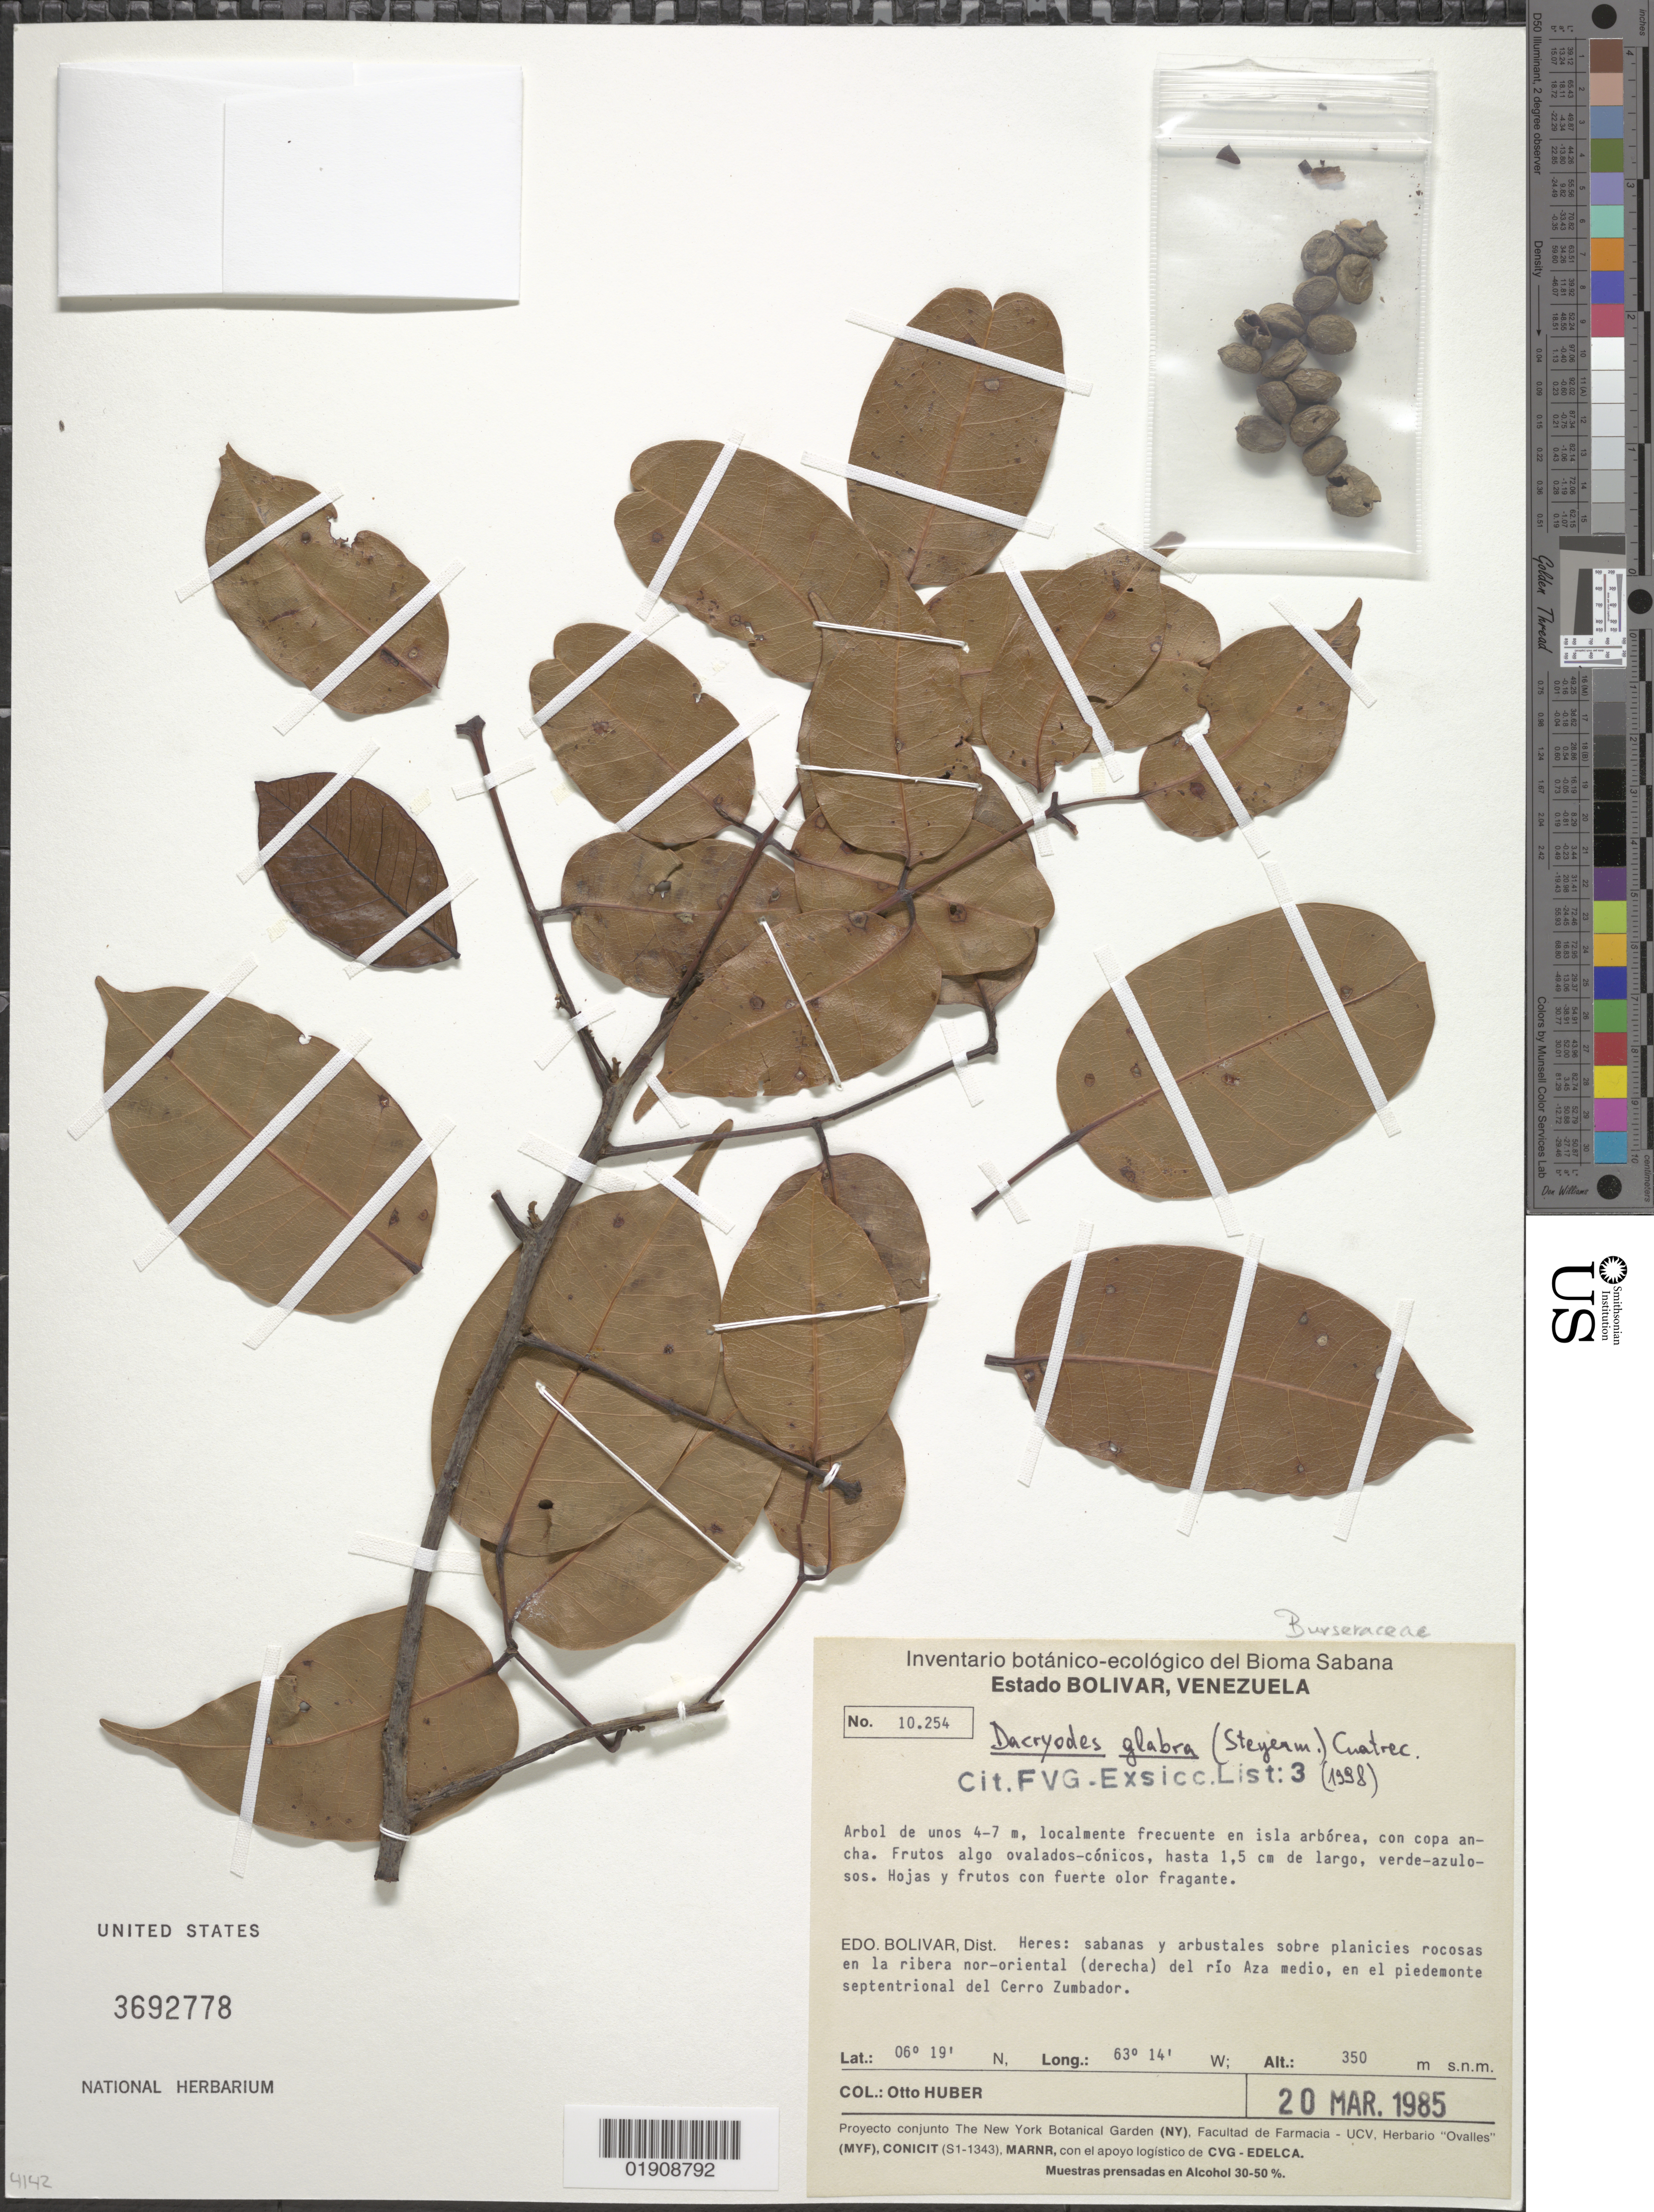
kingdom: Plantae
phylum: Tracheophyta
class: Magnoliopsida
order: Sapindales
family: Burseraceae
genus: Dacryodes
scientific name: Dacryodes glabra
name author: (Steyerm.) Cuatrec.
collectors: O. Huber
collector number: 10254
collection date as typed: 20-Mar-85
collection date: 1985-03-20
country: Venezuela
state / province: Bolívar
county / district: Heres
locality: Río Aza medio, ribera nor-ocidental (derecha), en el piedemonte septentríonal del Cerro Zumbador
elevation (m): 350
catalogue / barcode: US 3692778